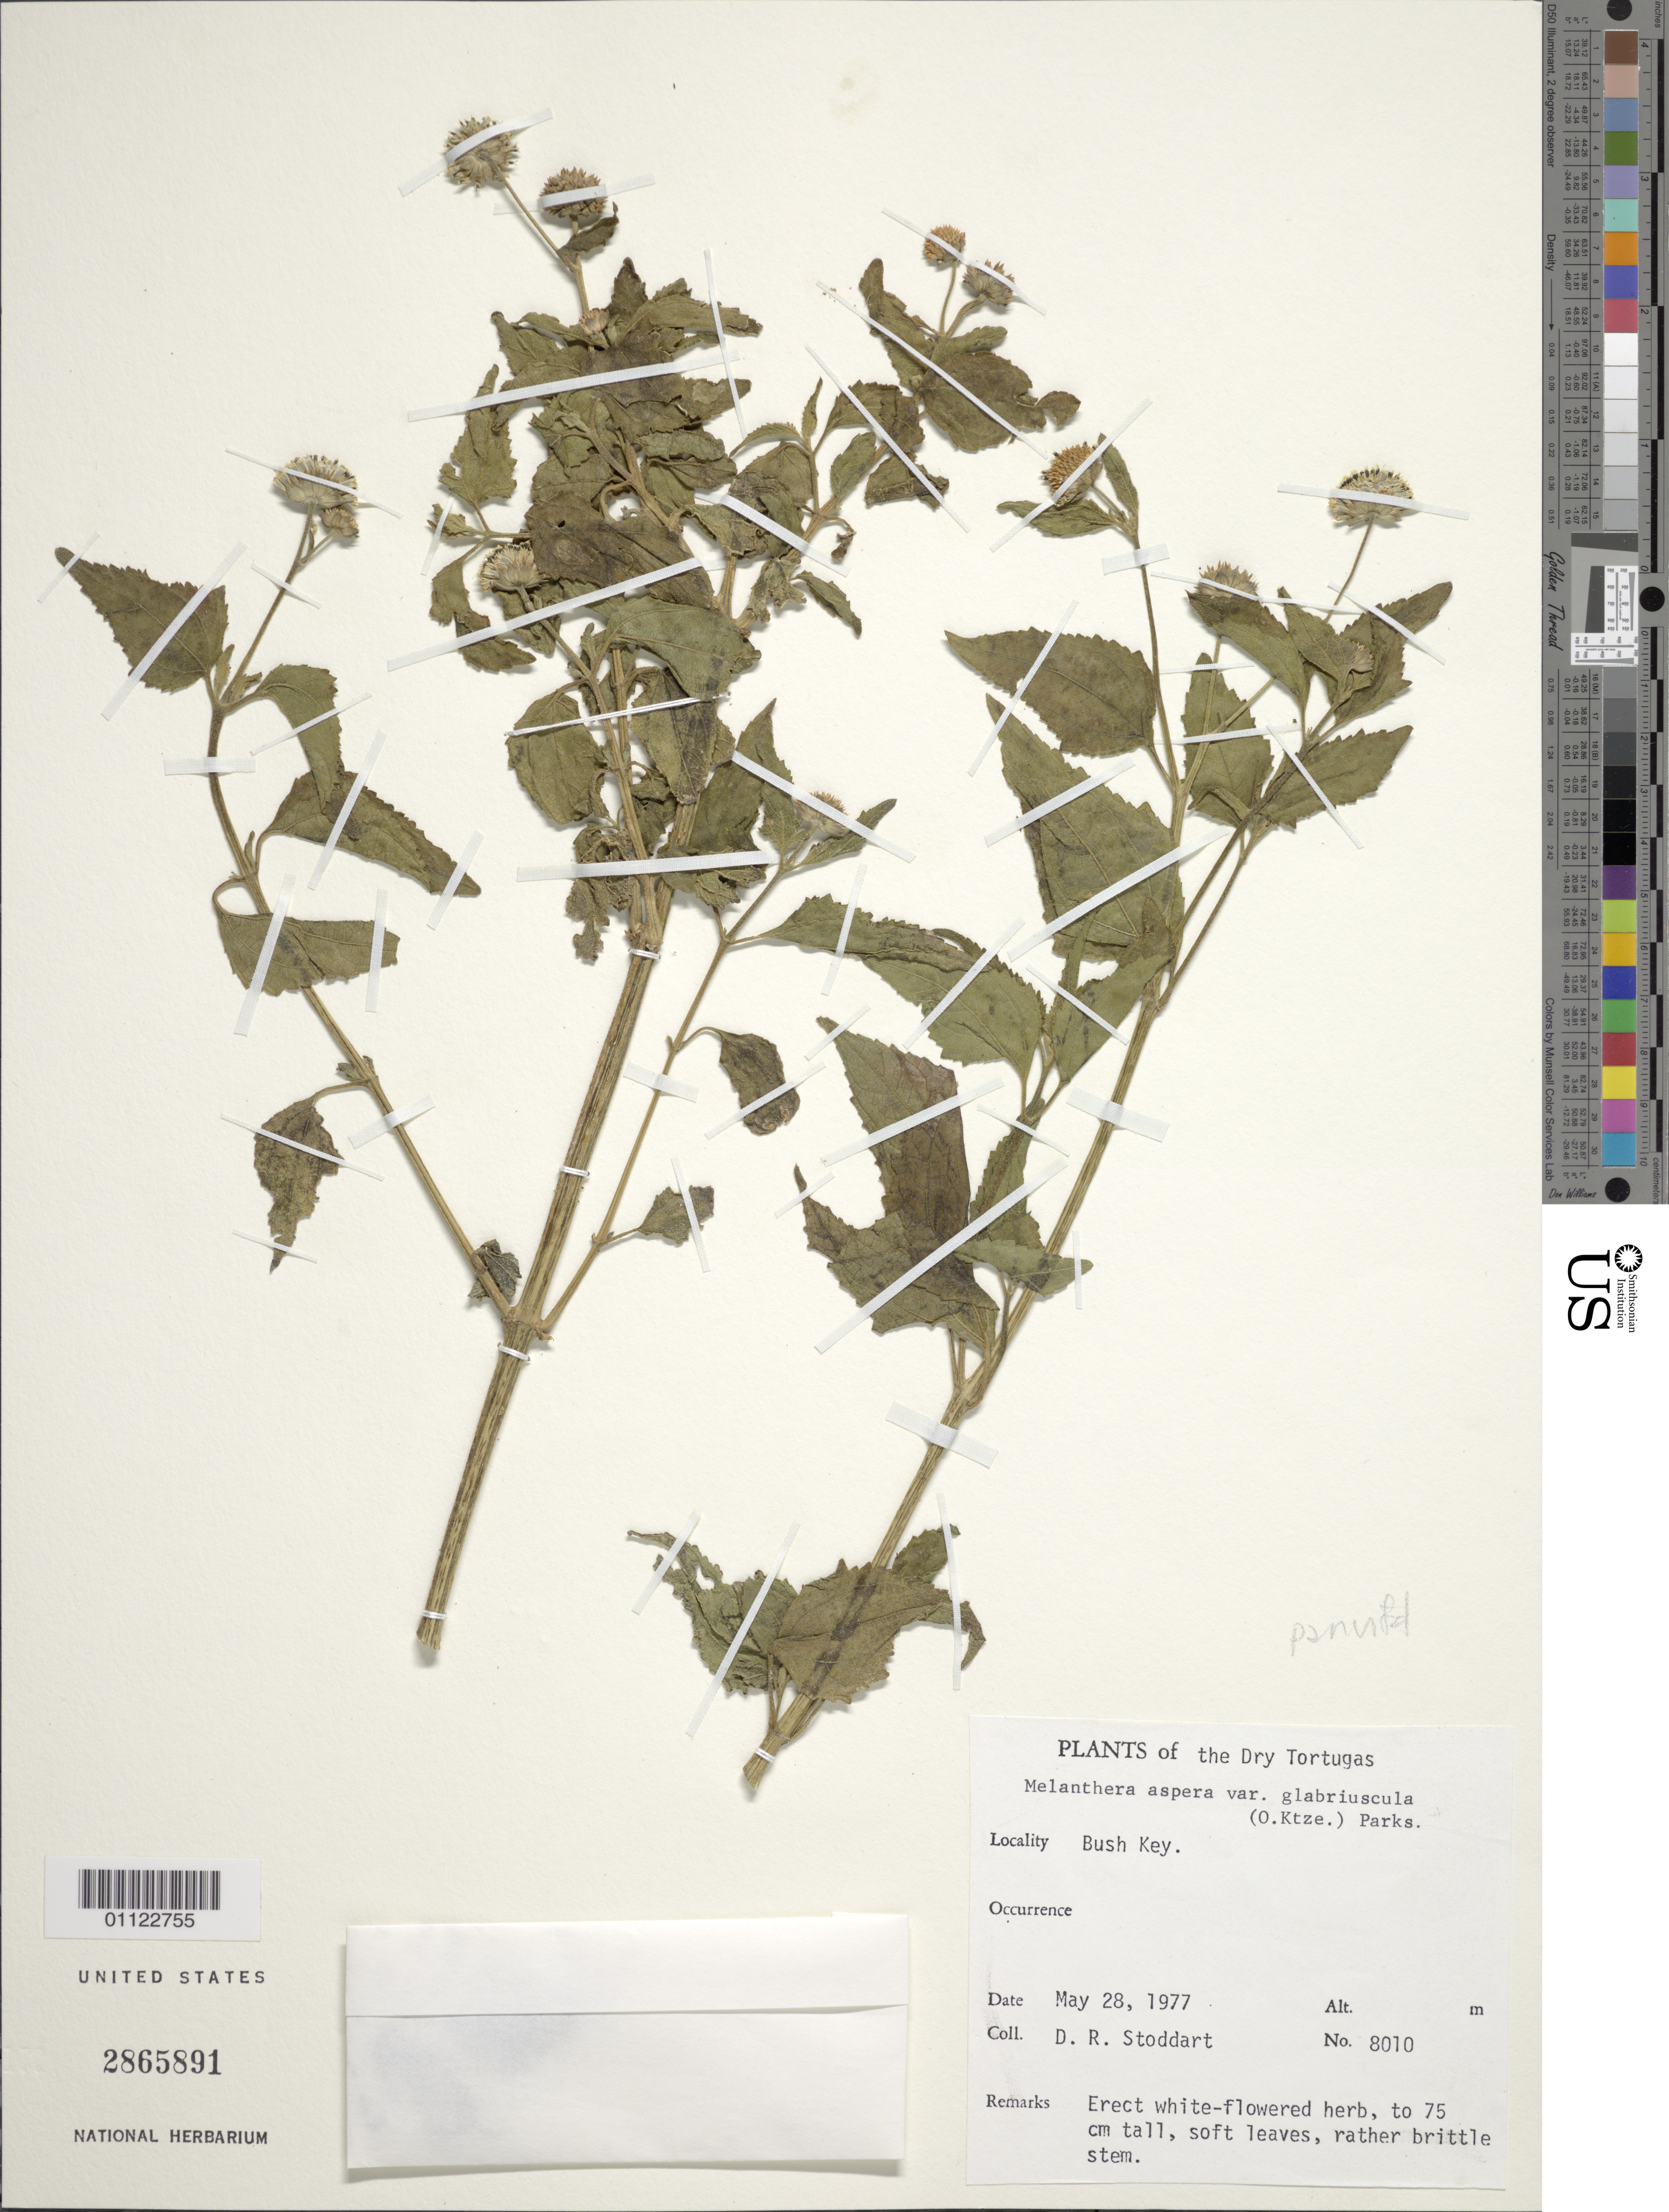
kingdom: Plantae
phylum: Tracheophyta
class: Magnoliopsida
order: Asterales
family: Asteraceae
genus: Melanthera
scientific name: Melanthera parvifolia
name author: Small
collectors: D. R. Stoddart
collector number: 8010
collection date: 1977-05-28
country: United States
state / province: Florida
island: Bush Key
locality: Bush Key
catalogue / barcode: US 2865891